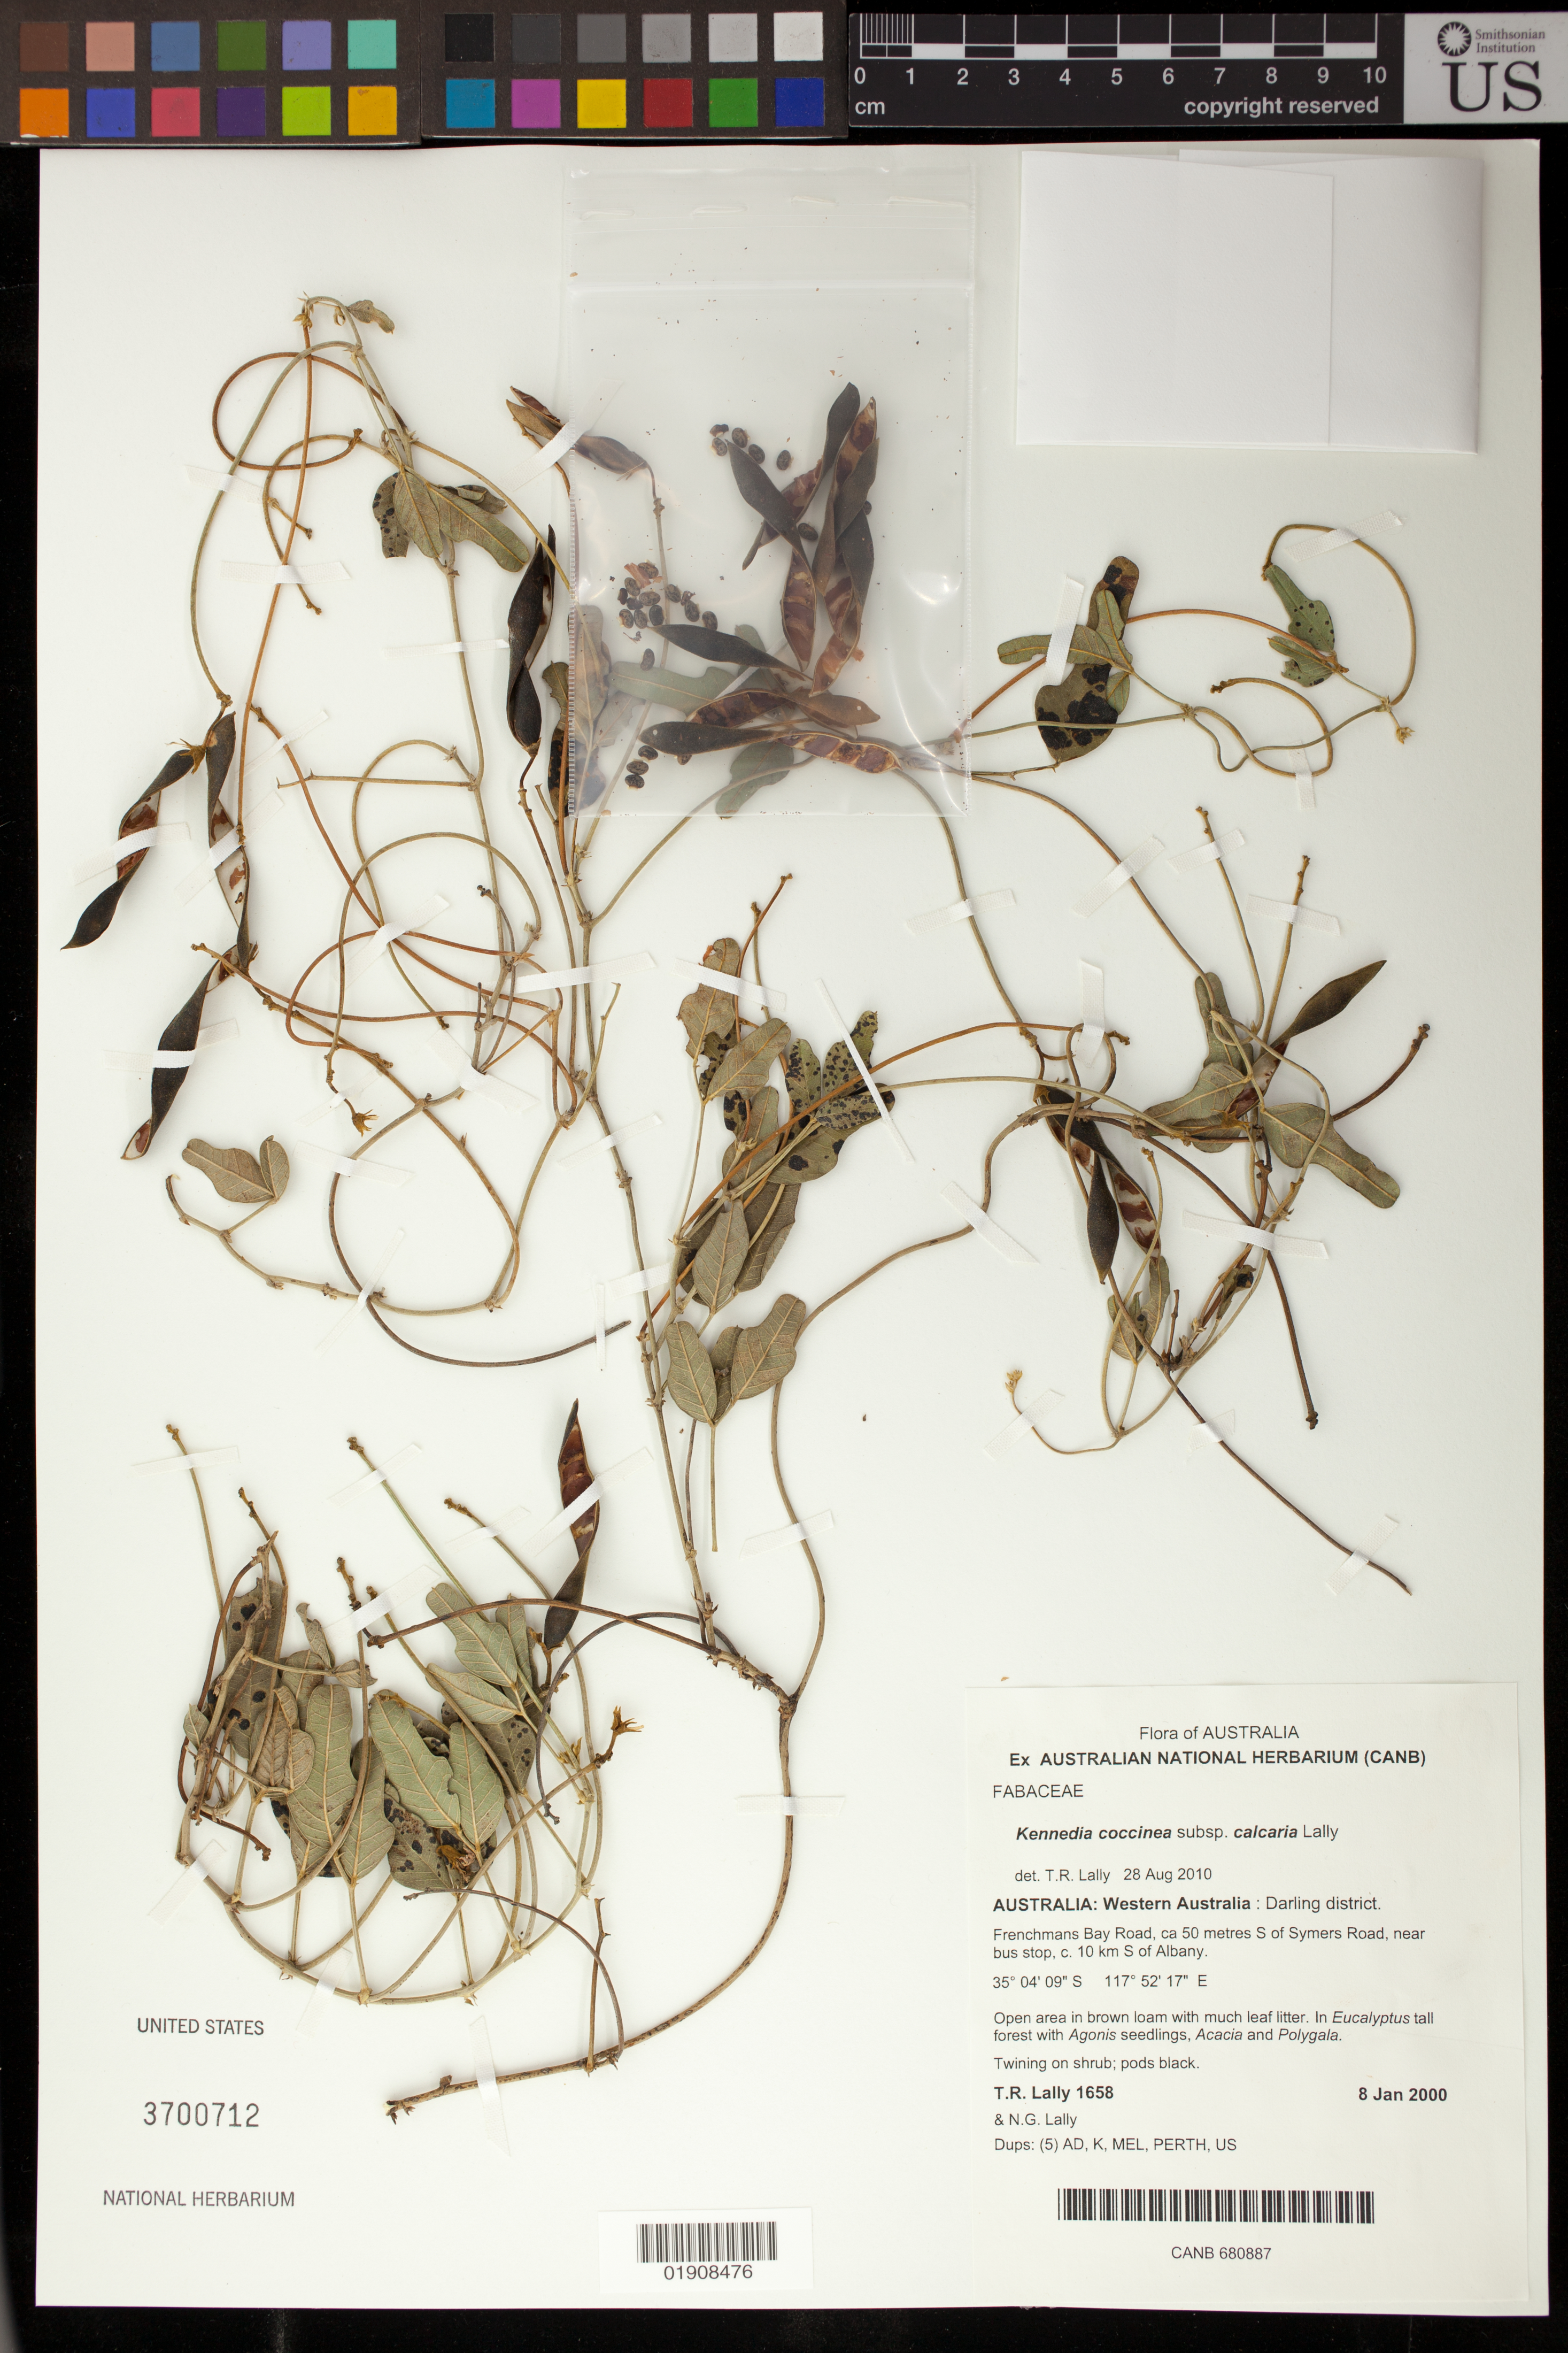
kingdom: Plantae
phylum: Tracheophyta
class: Magnoliopsida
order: Fabales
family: Fabaceae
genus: Kennedia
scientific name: Kennedia coccinea subsp. calcaria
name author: Lally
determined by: Lally, T. R.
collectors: T. R. Lally & N. Lally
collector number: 1658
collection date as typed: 8 Jan 2000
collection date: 2000-01-08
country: Australia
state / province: Western Australia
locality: Darling district, Frenchmans Bay Road, ca 50 metres S of Symers Road, near bus stop, c. 10 km S of Albany.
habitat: Open area in brown loam with much leaf litter.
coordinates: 35 04 09 S, 117 52 17 E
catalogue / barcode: US 3700712